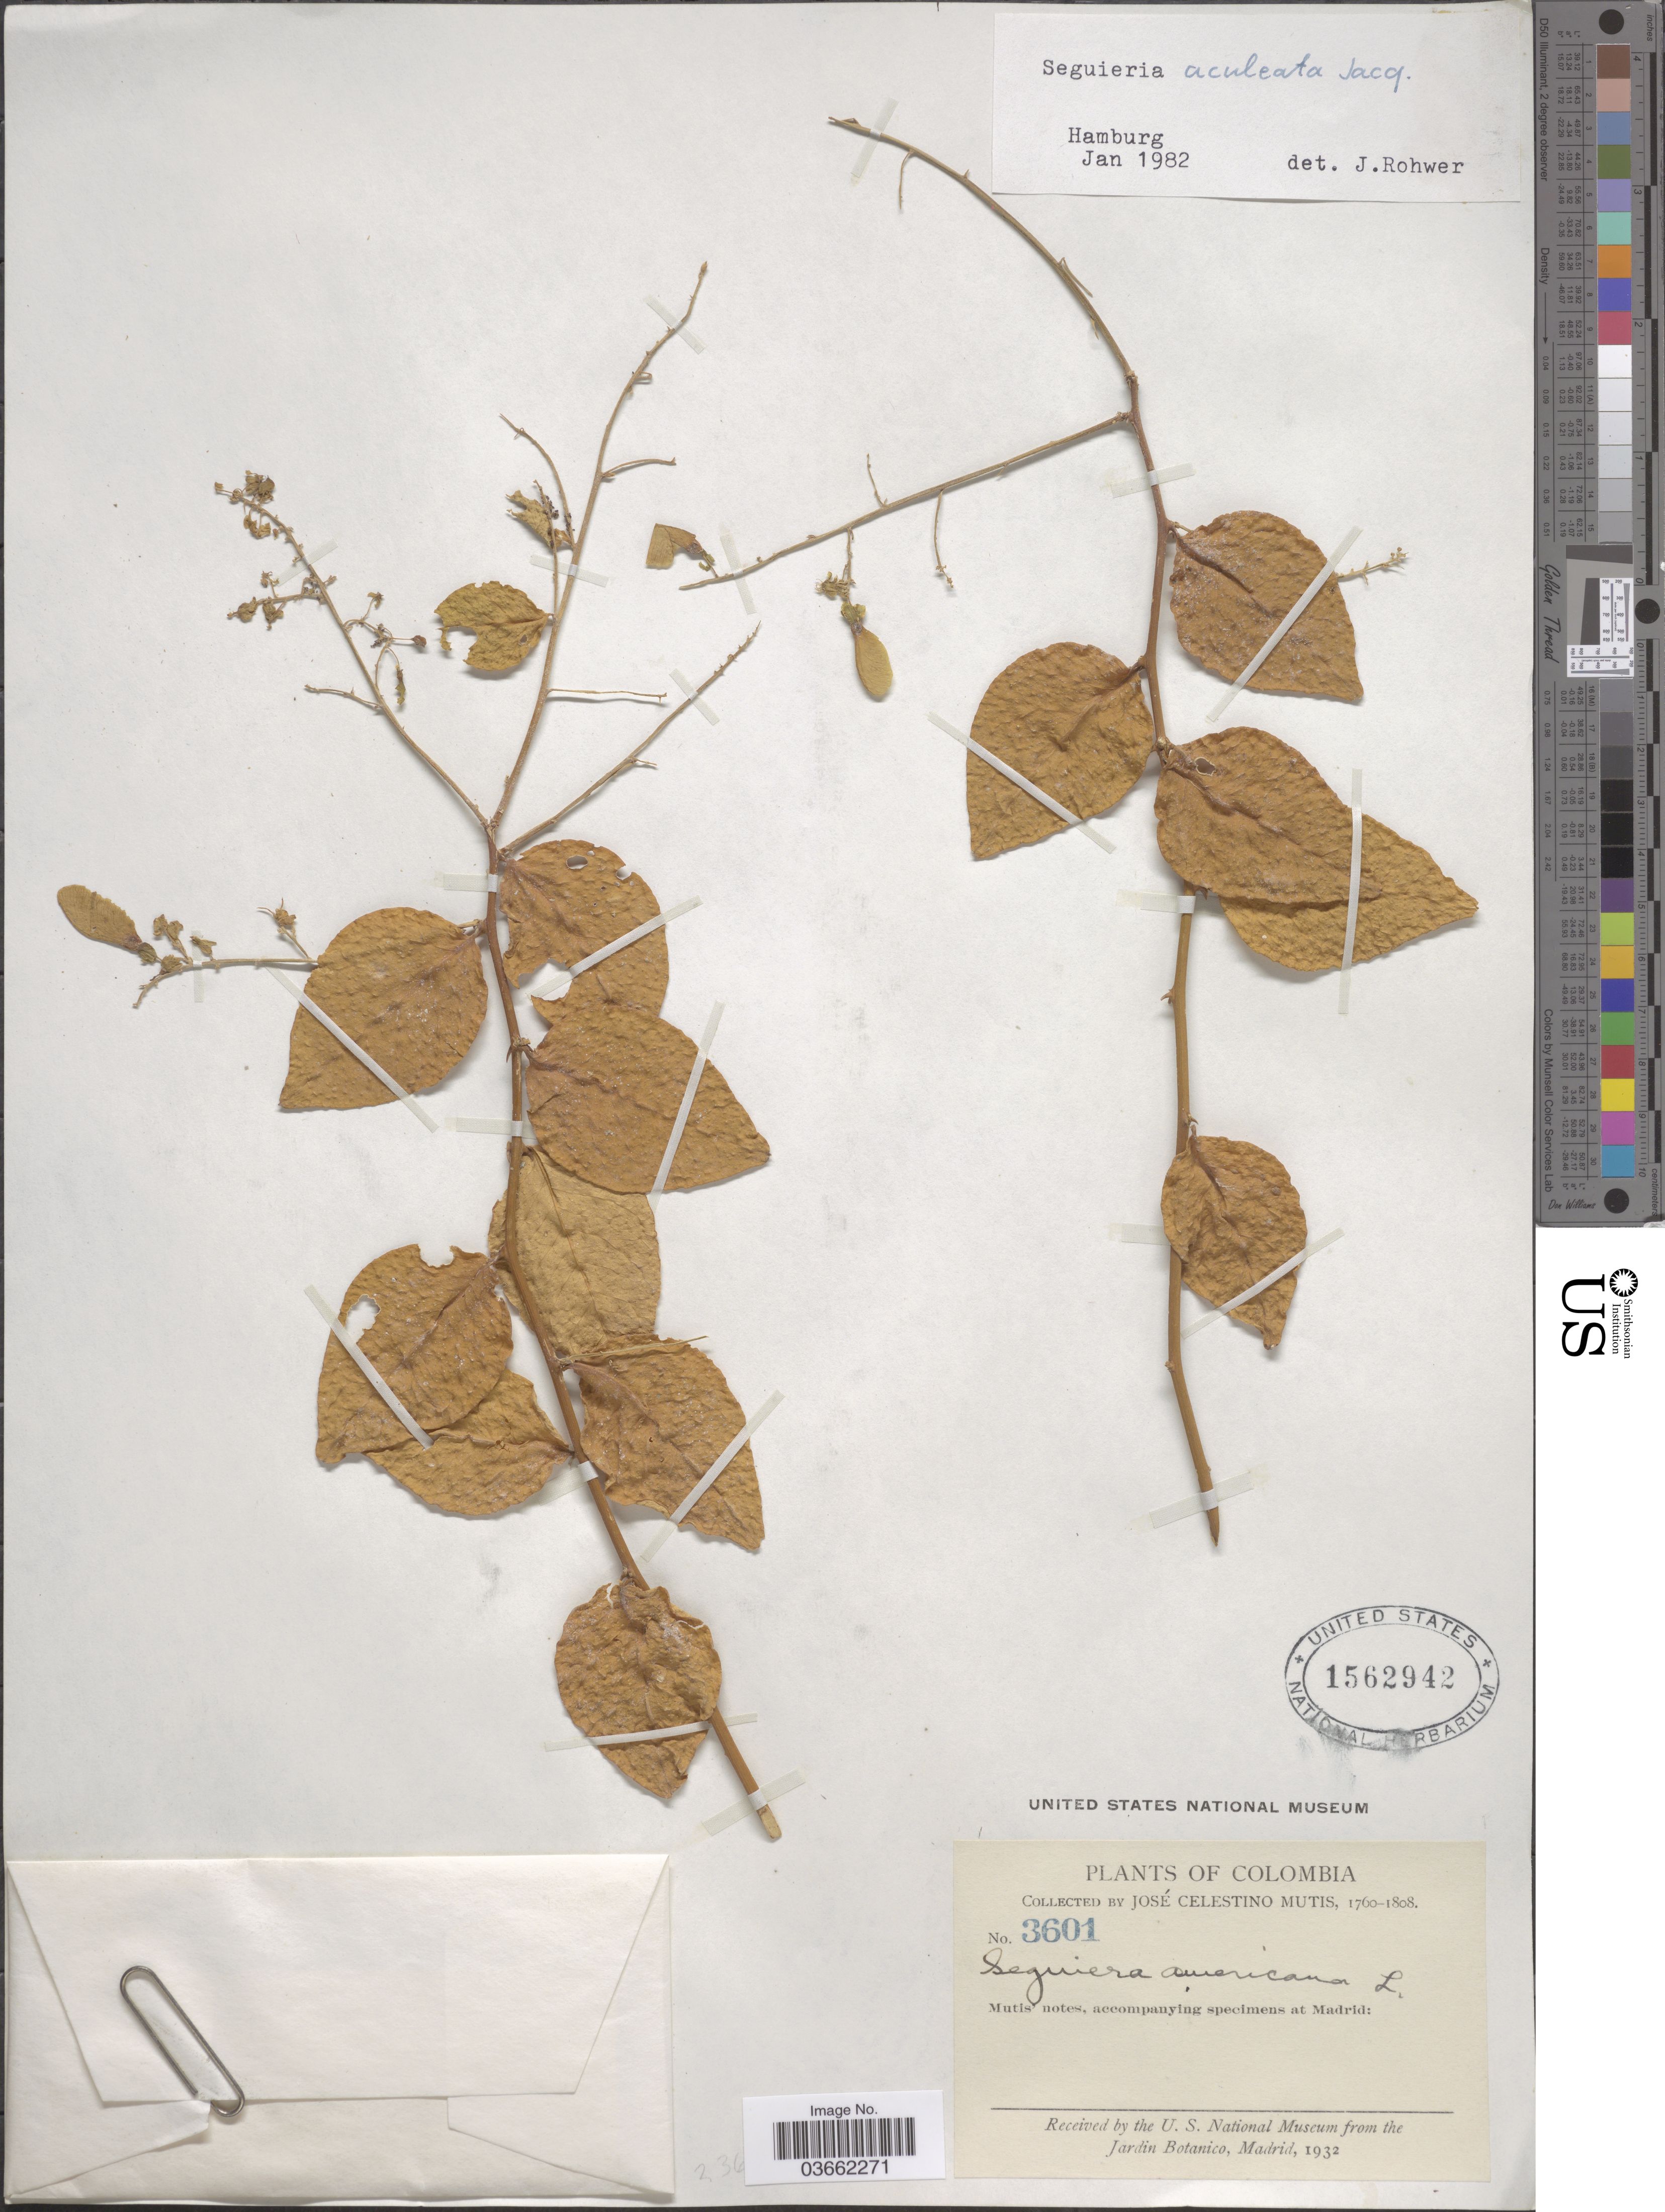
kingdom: Plantae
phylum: Tracheophyta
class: Magnoliopsida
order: Caryophyllales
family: Phytolaccaceae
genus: Seguieria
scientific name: Seguieria aculeata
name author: Jacq.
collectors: J. C. B. Mutis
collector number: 3601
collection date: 1760/1808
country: Colombia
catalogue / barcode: US 1562942